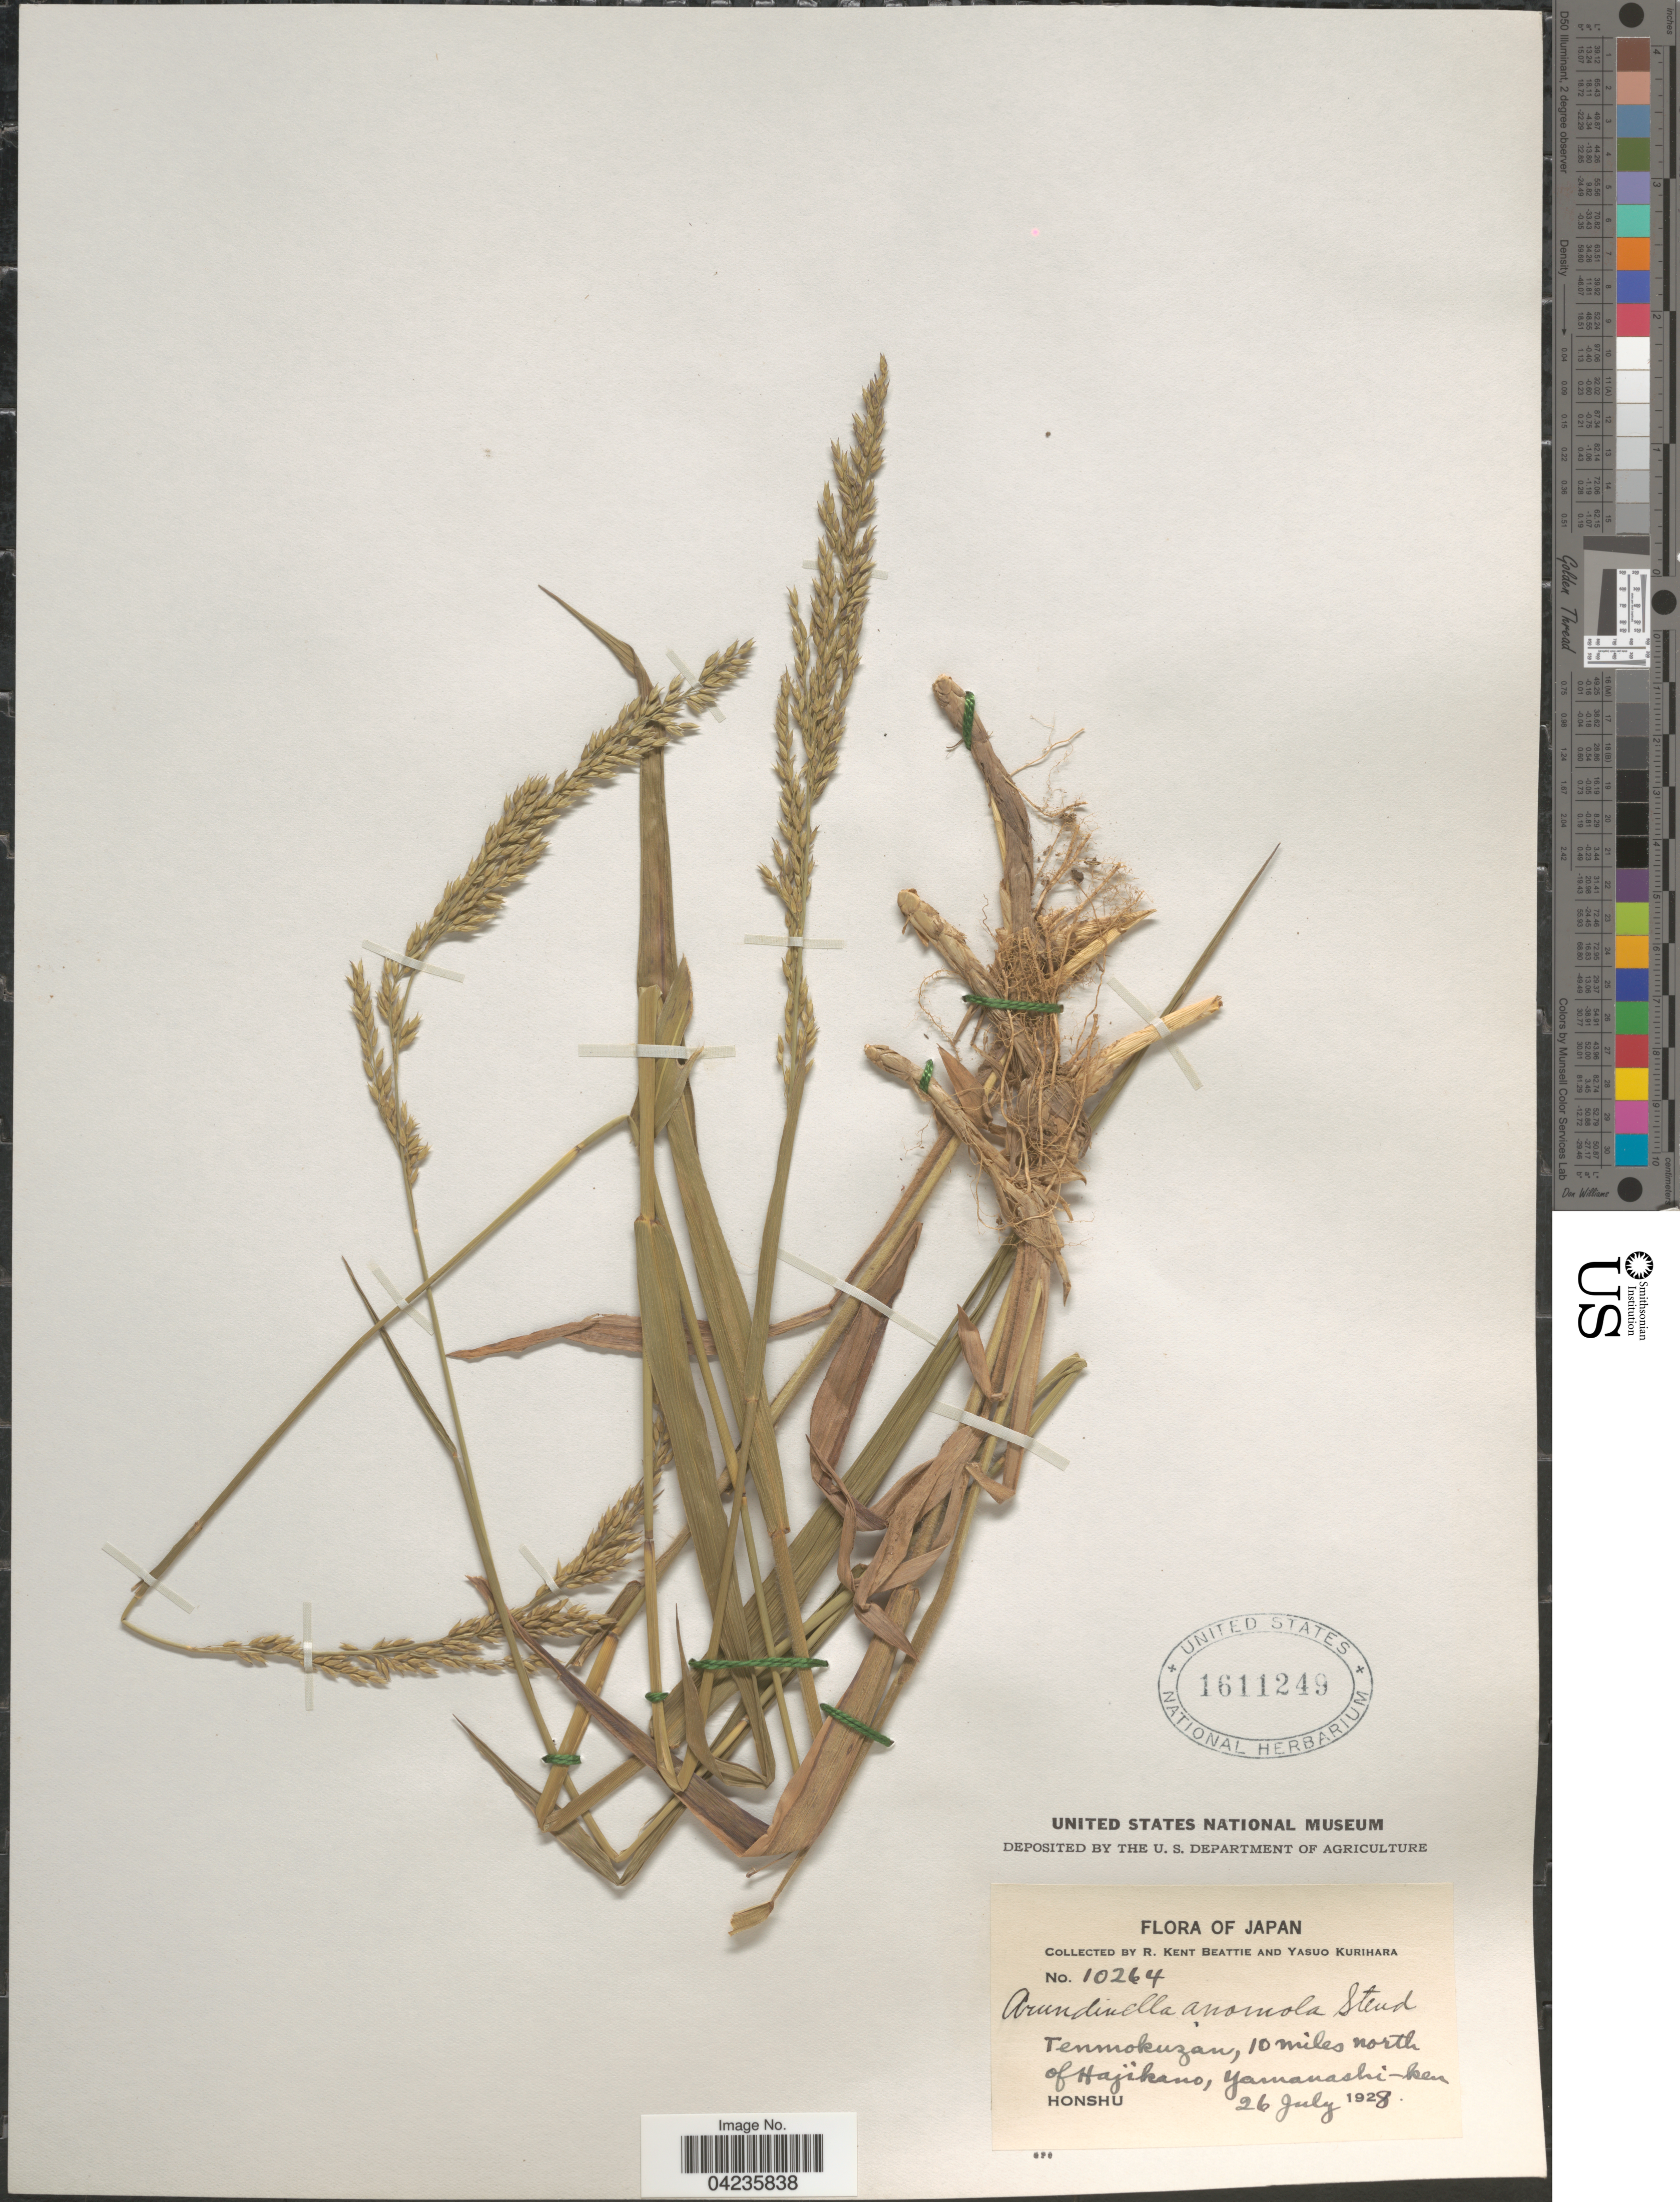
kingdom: Plantae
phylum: Tracheophyta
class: Liliopsida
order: Poales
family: Poaceae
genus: Arundinella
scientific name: Arundinella hirta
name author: (Thunb.) Tanaka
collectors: R. K. Beattie & Y. Kurihara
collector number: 10264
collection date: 1928-07-26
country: Japan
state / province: Yamanasi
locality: Tenmokuzan, 10 miles north of Hajikano, Yamanashi-ken. Honshu.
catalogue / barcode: US 1611249